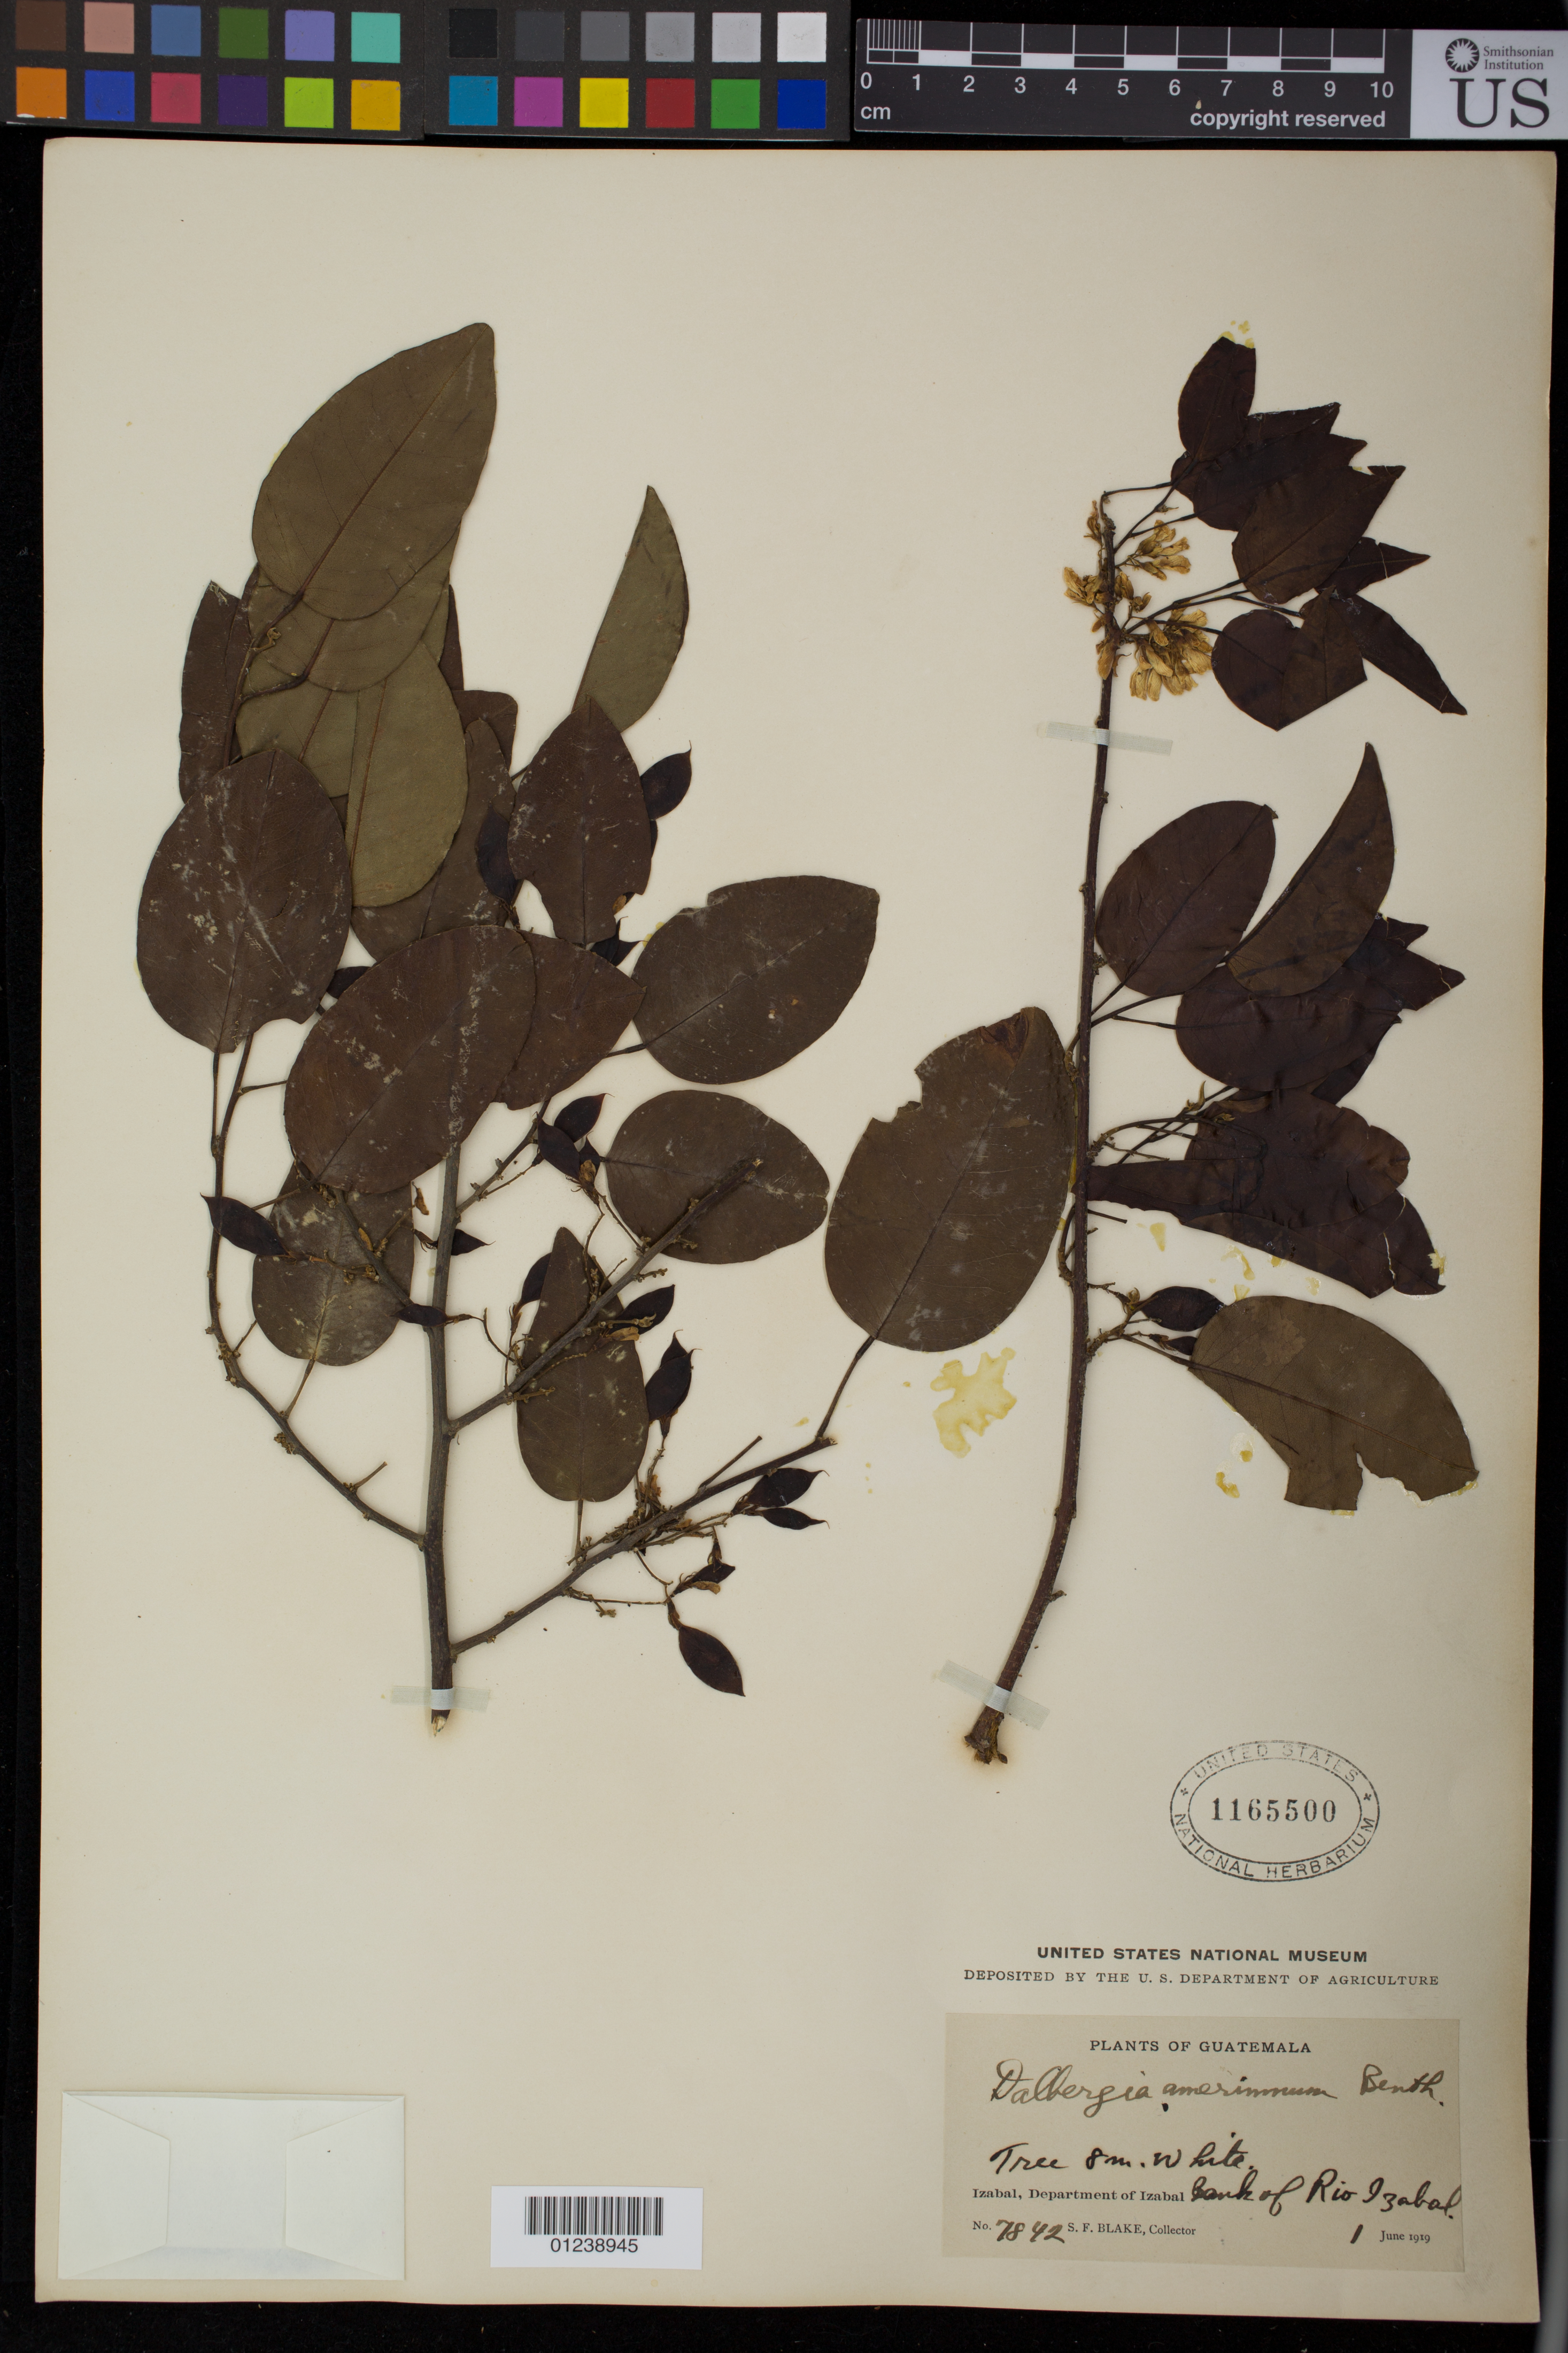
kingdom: Plantae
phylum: Tracheophyta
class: Magnoliopsida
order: Fabales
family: Fabaceae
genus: Dalbergia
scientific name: Dalbergia brownei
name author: (Jacq.) Schinz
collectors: S. Blake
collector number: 7842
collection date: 1919-06-01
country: Guatemala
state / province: Izabal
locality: Bank of Rio Izabal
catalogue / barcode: US 1165500